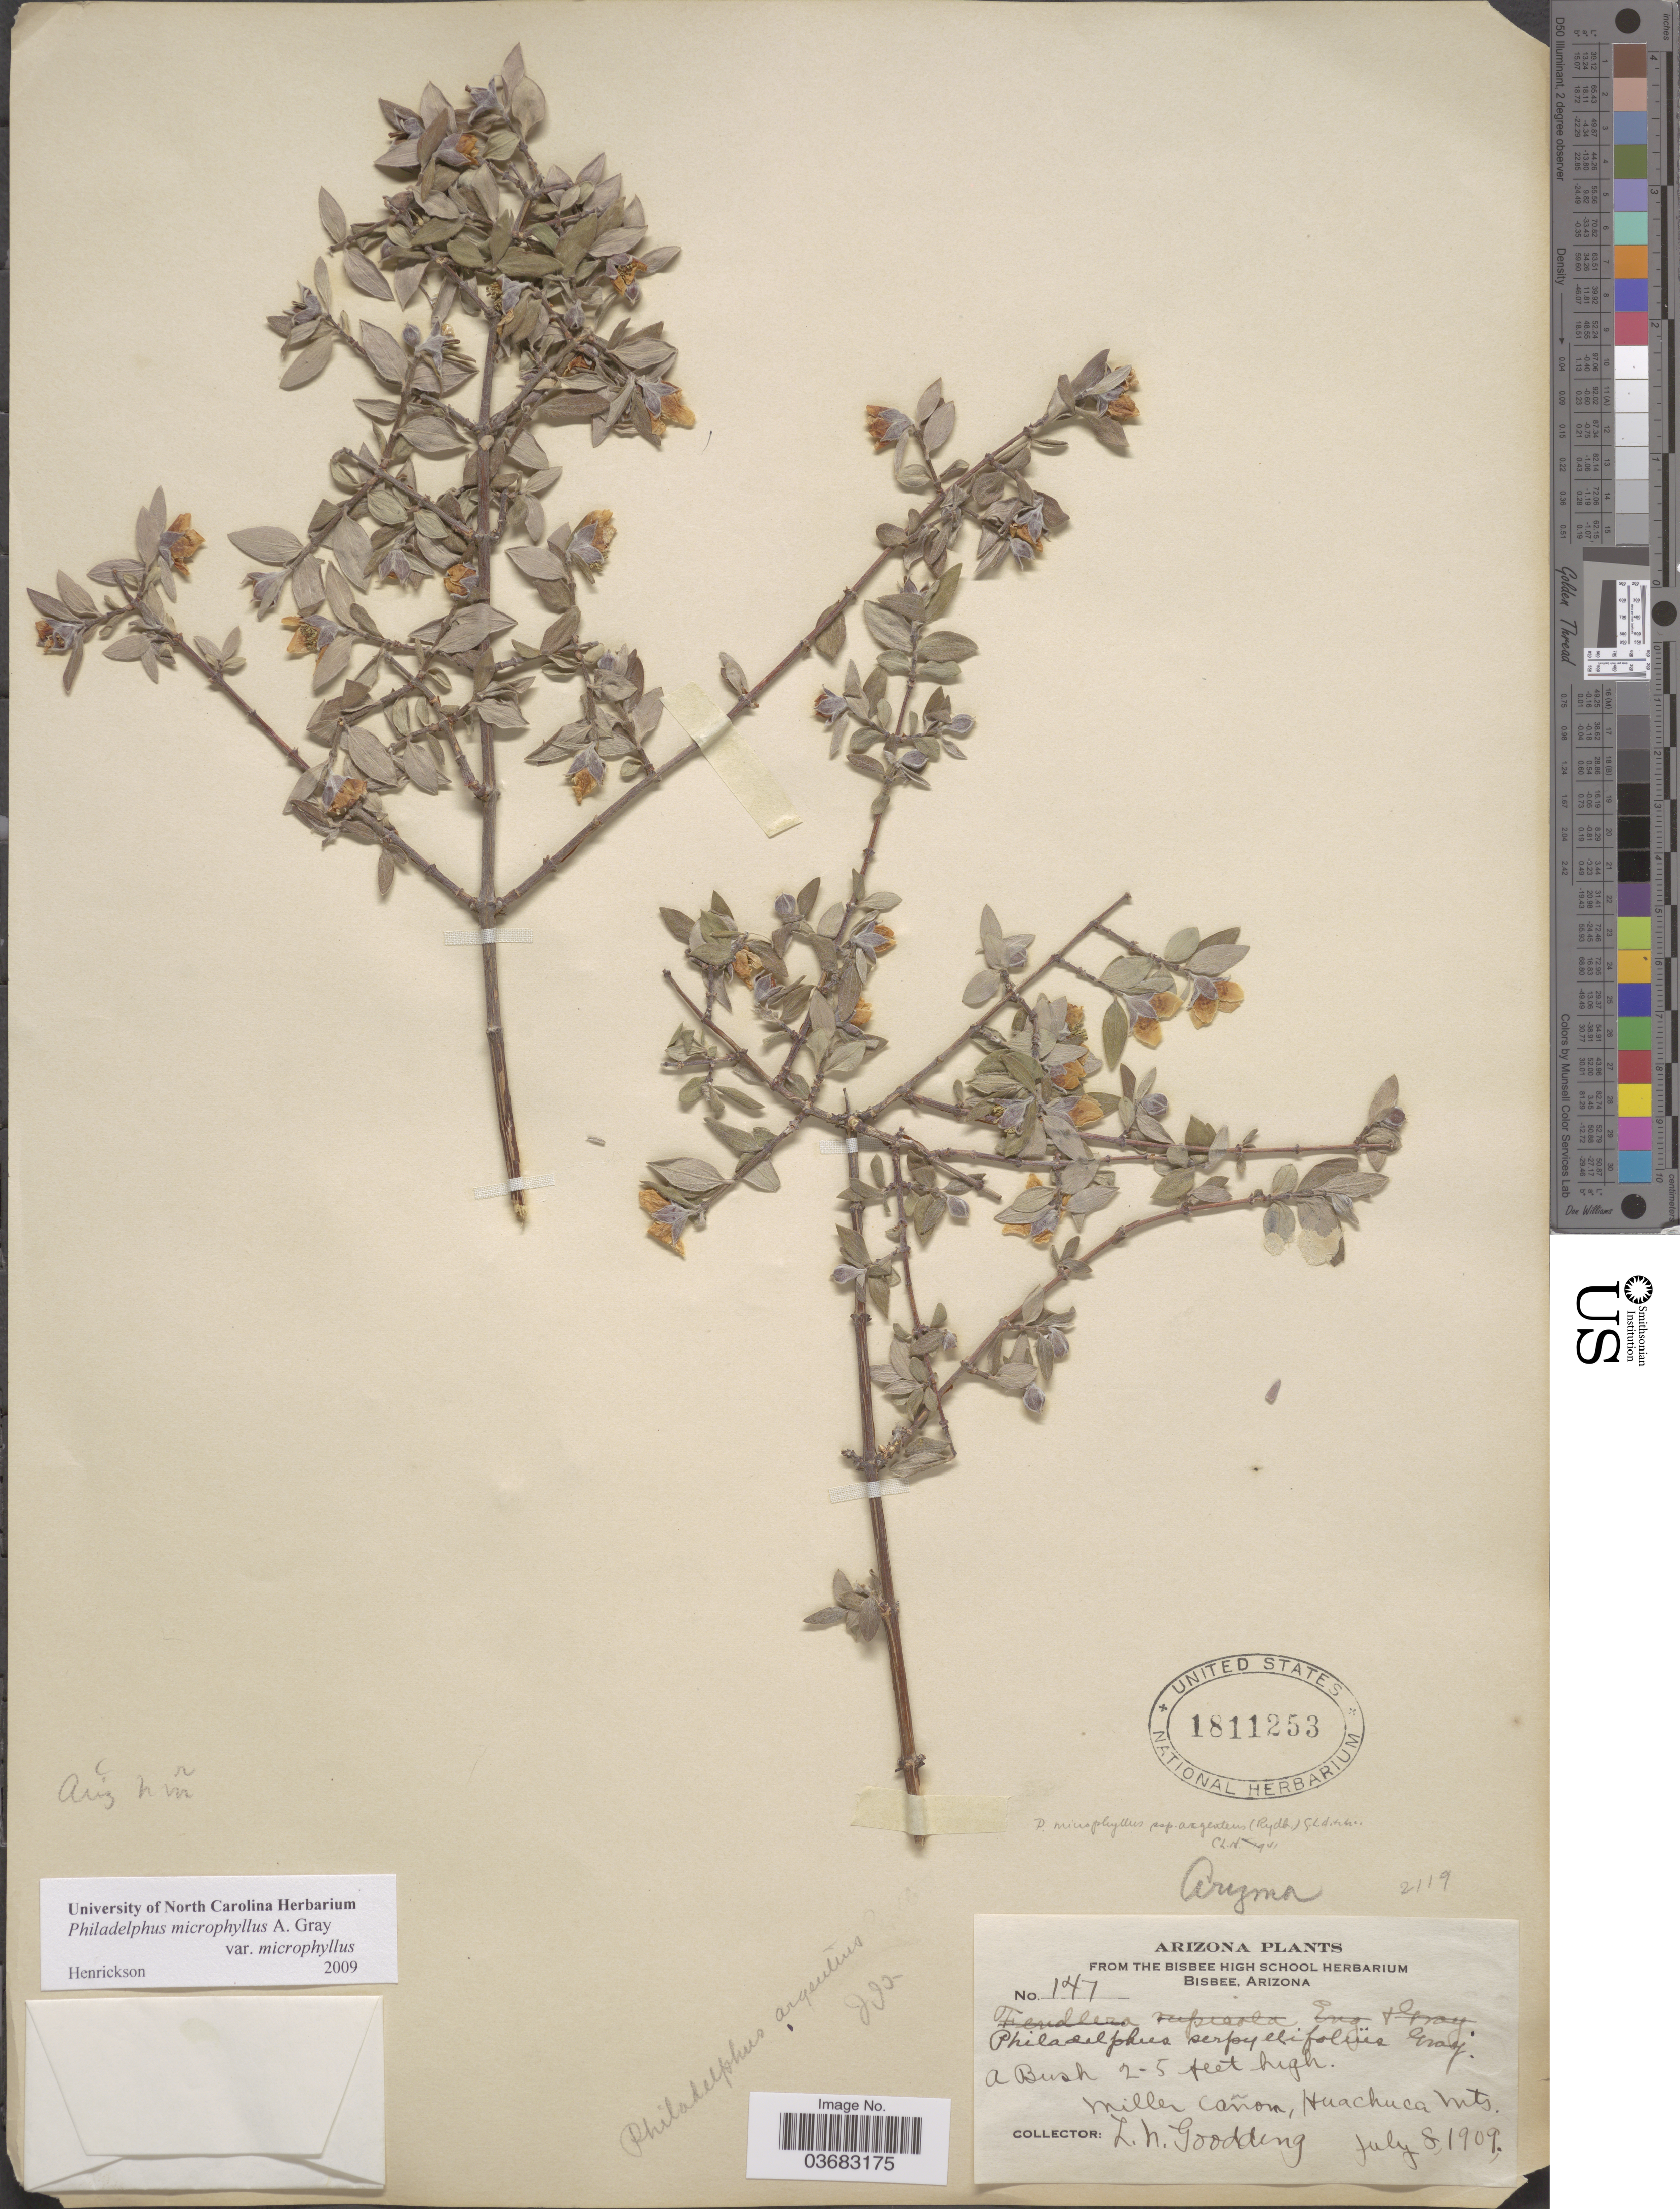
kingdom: Plantae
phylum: Tracheophyta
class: Magnoliopsida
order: Cornales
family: Hydrangeaceae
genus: Philadelphus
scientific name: Philadelphus microphyllus var. microphyllus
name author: A. Gray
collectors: L. N. Goodding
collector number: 147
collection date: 1909-07-08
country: United States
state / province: Arizona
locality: Miller Cañon, Huachuca Mts.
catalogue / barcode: US 1811253